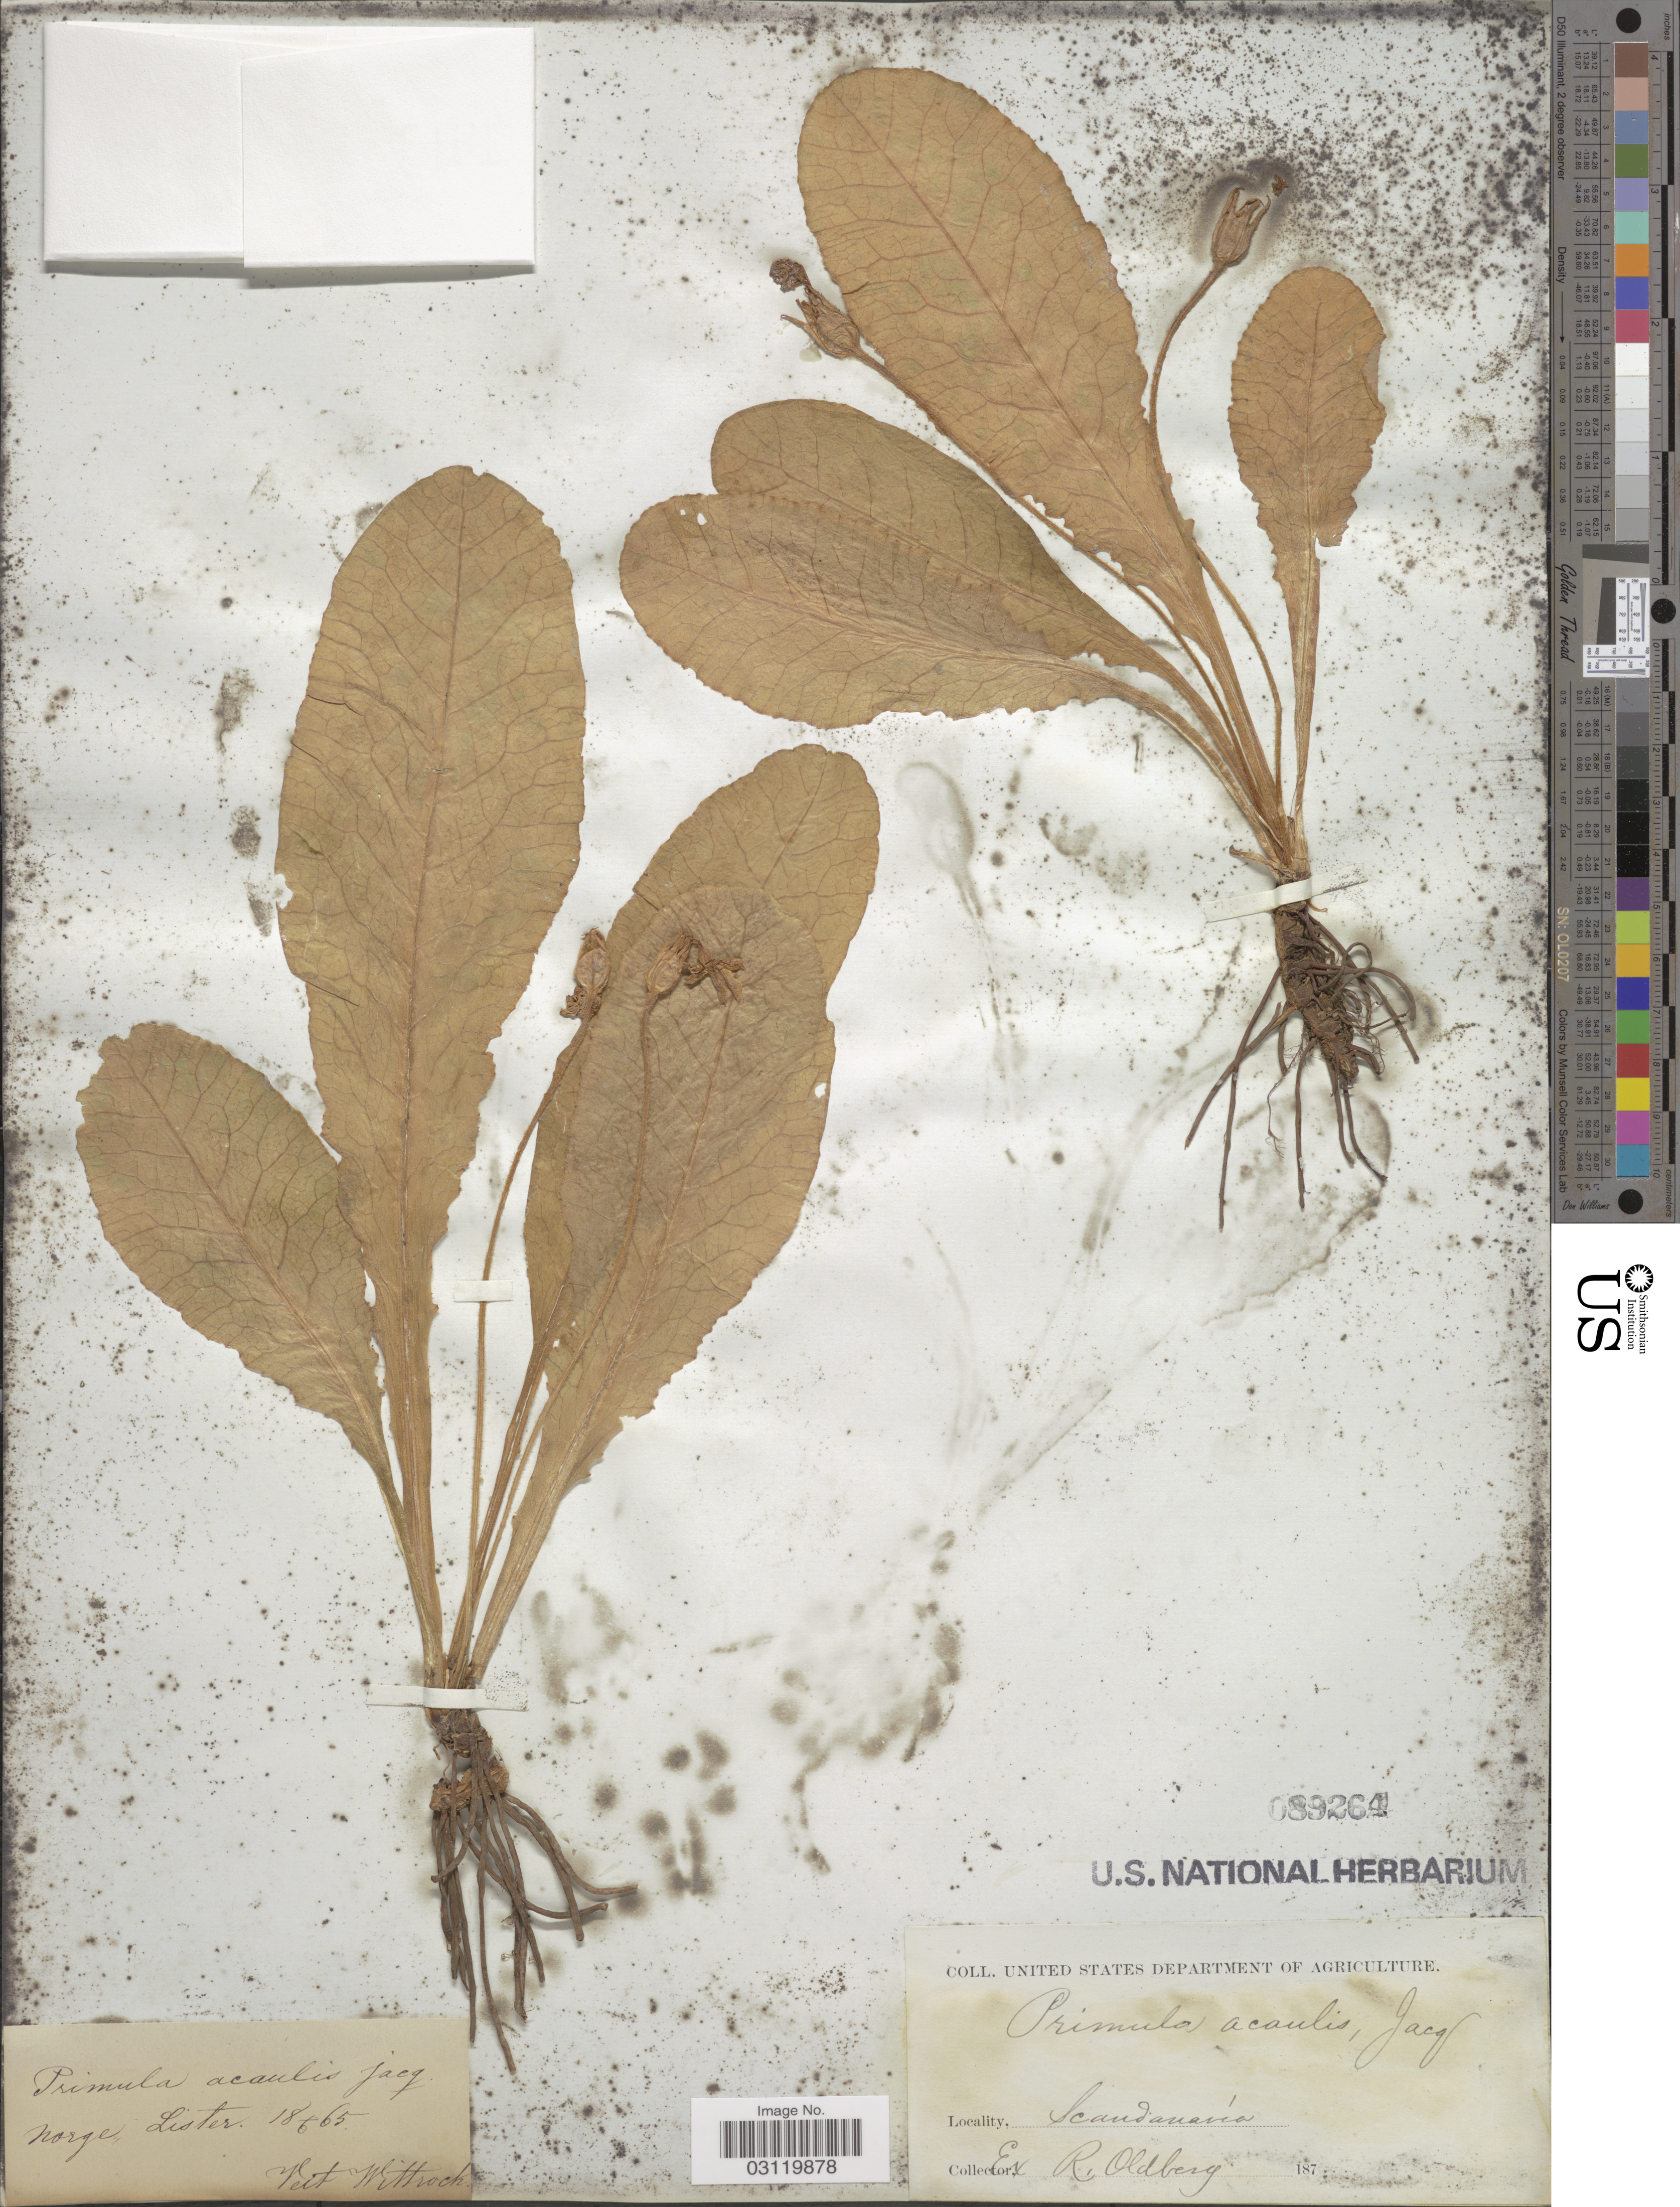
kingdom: Plantae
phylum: Tracheophyta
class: Magnoliopsida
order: Ericales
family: Primulaceae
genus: Primula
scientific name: Primula acaulis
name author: (L.) Hill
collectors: V. B. Wittrock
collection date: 1865-06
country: Norway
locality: Norge Lister, Scandanavia.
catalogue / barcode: US 89264